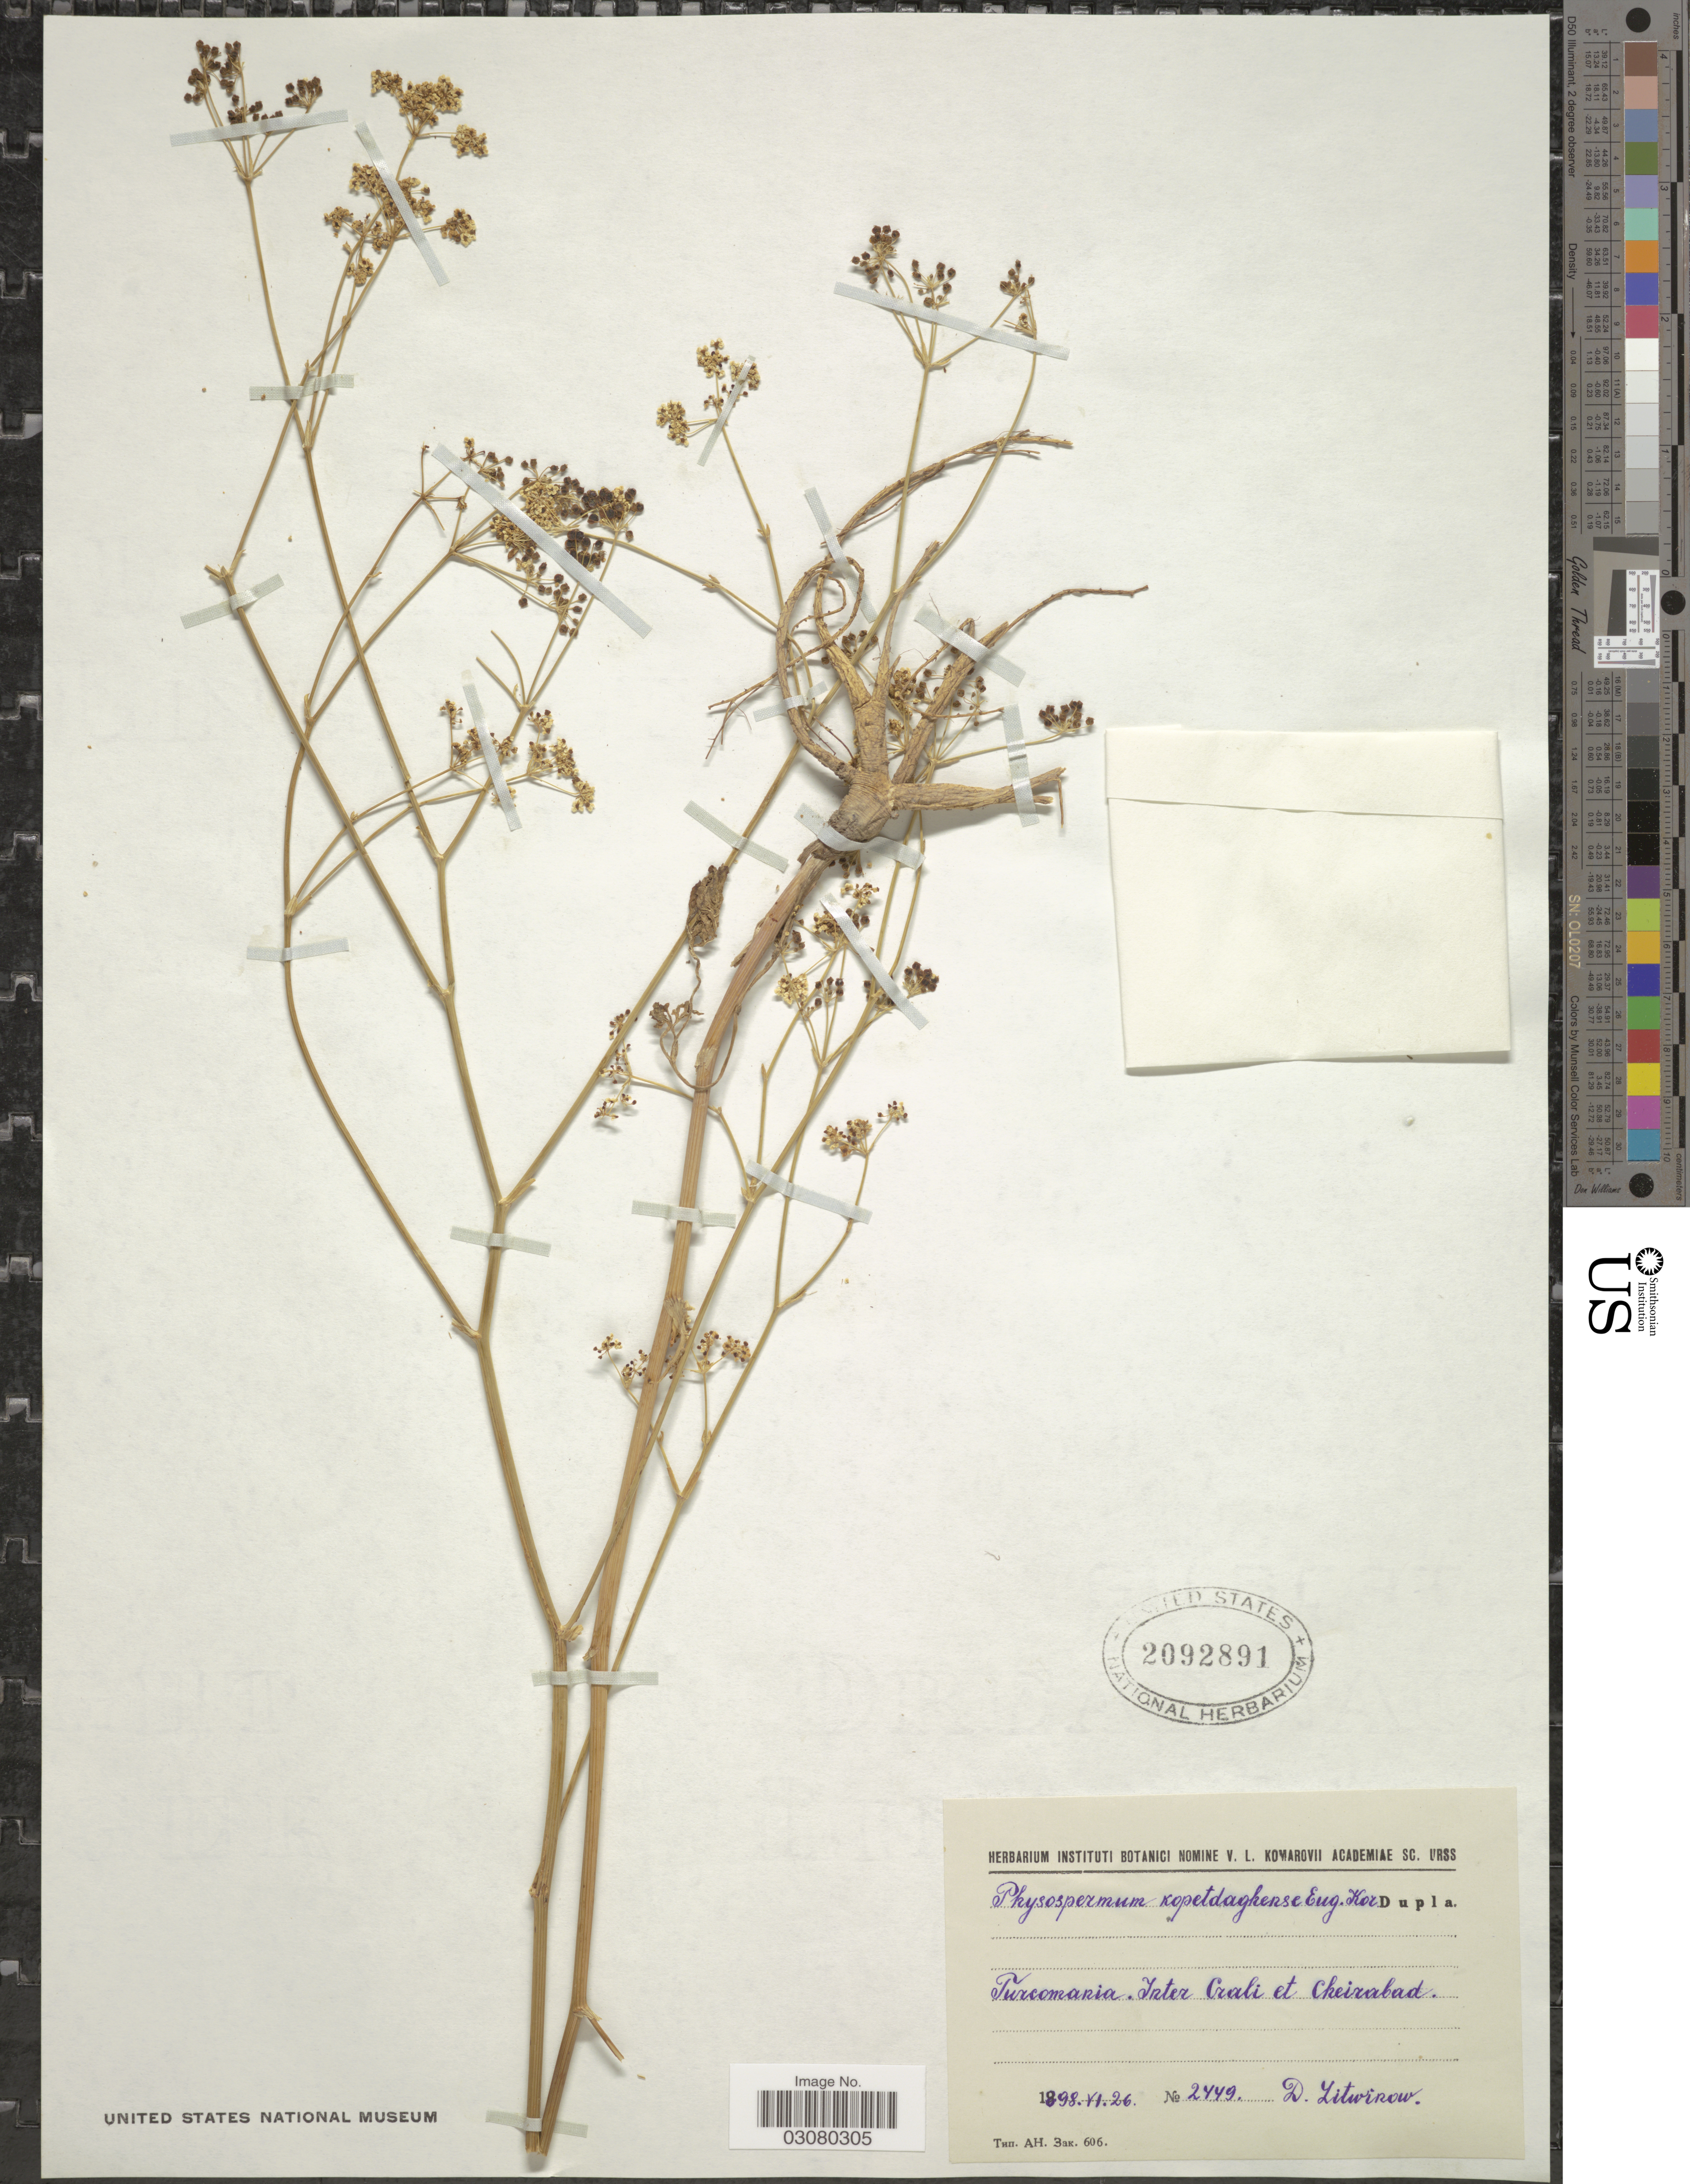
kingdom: Plantae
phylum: Tracheophyta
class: Magnoliopsida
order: Apiales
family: Apiaceae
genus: Physospermum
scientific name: Physospermum kopetdaghense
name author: Korovin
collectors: D. Litwinow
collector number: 2449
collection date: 1898-06-26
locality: Turcomania. Inter Crali et Cheirabad.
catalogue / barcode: US 2092891